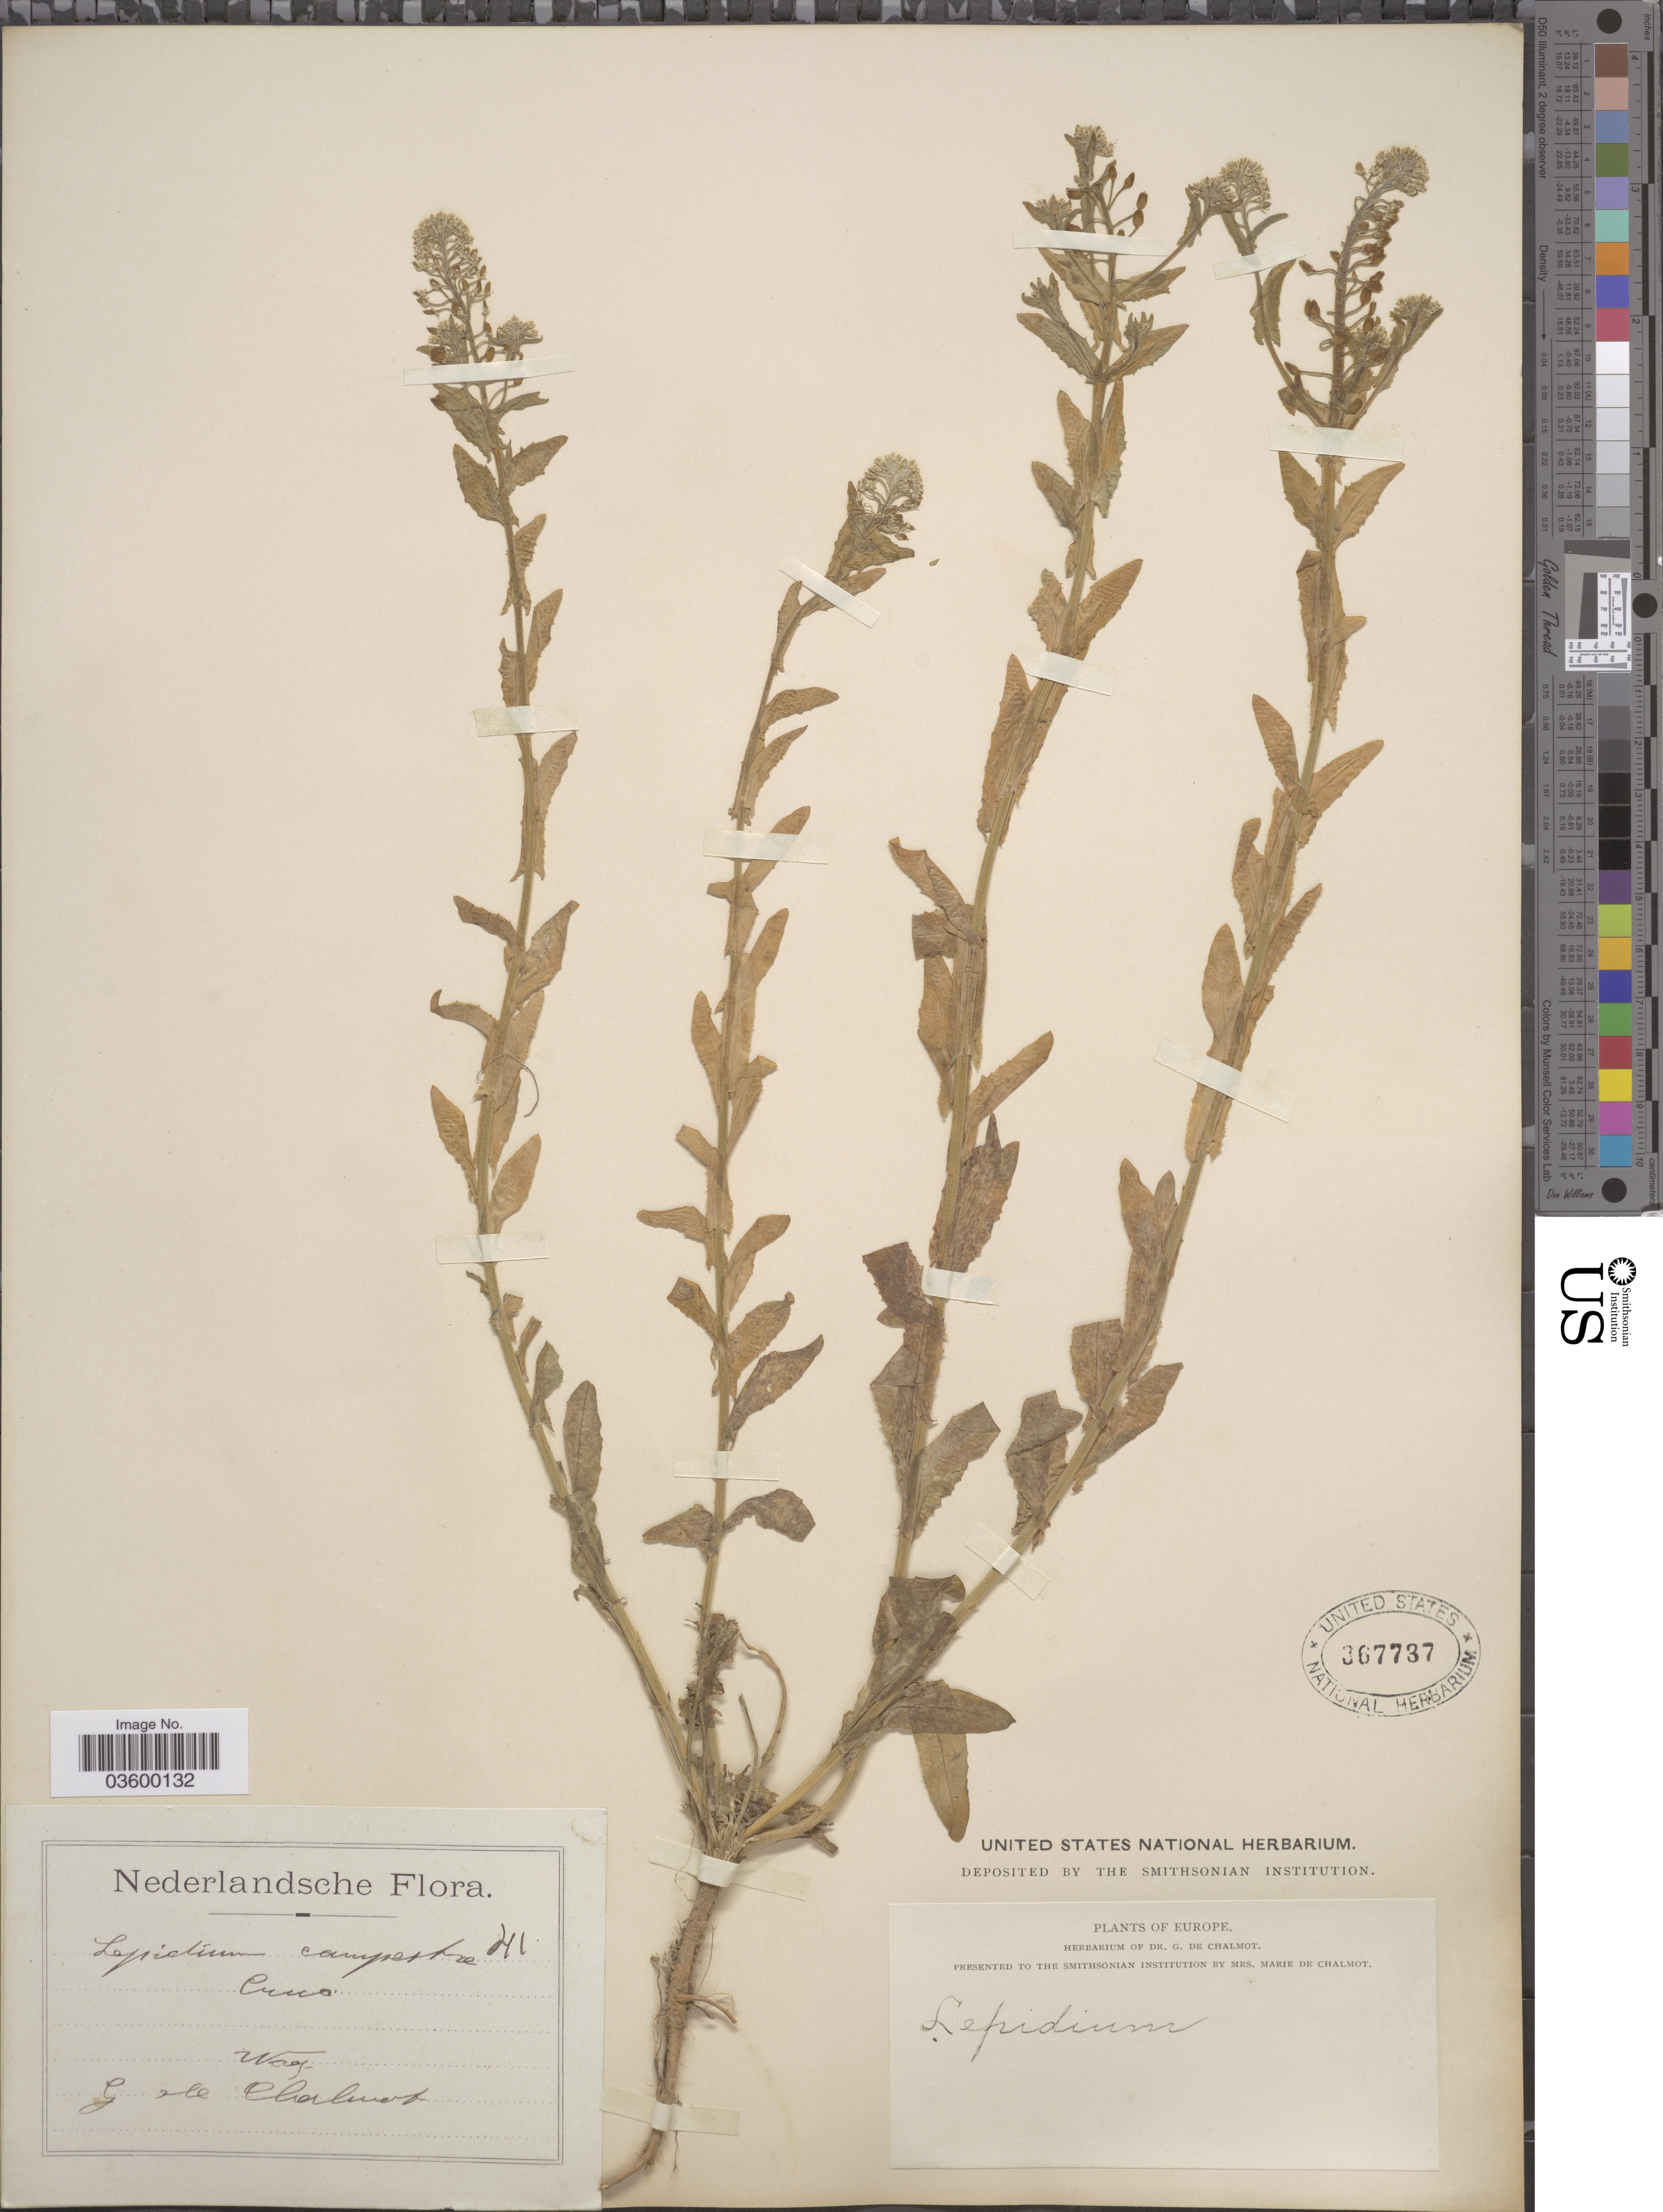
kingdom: Plantae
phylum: Tracheophyta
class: Magnoliopsida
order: Brassicales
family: Brassicaceae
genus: Lepidium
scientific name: Lepidium campestre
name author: (L.) W.T. Aiton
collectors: G. de Chalmot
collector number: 41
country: Netherlands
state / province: Gelderland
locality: Europe. Wag.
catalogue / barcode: US 367737